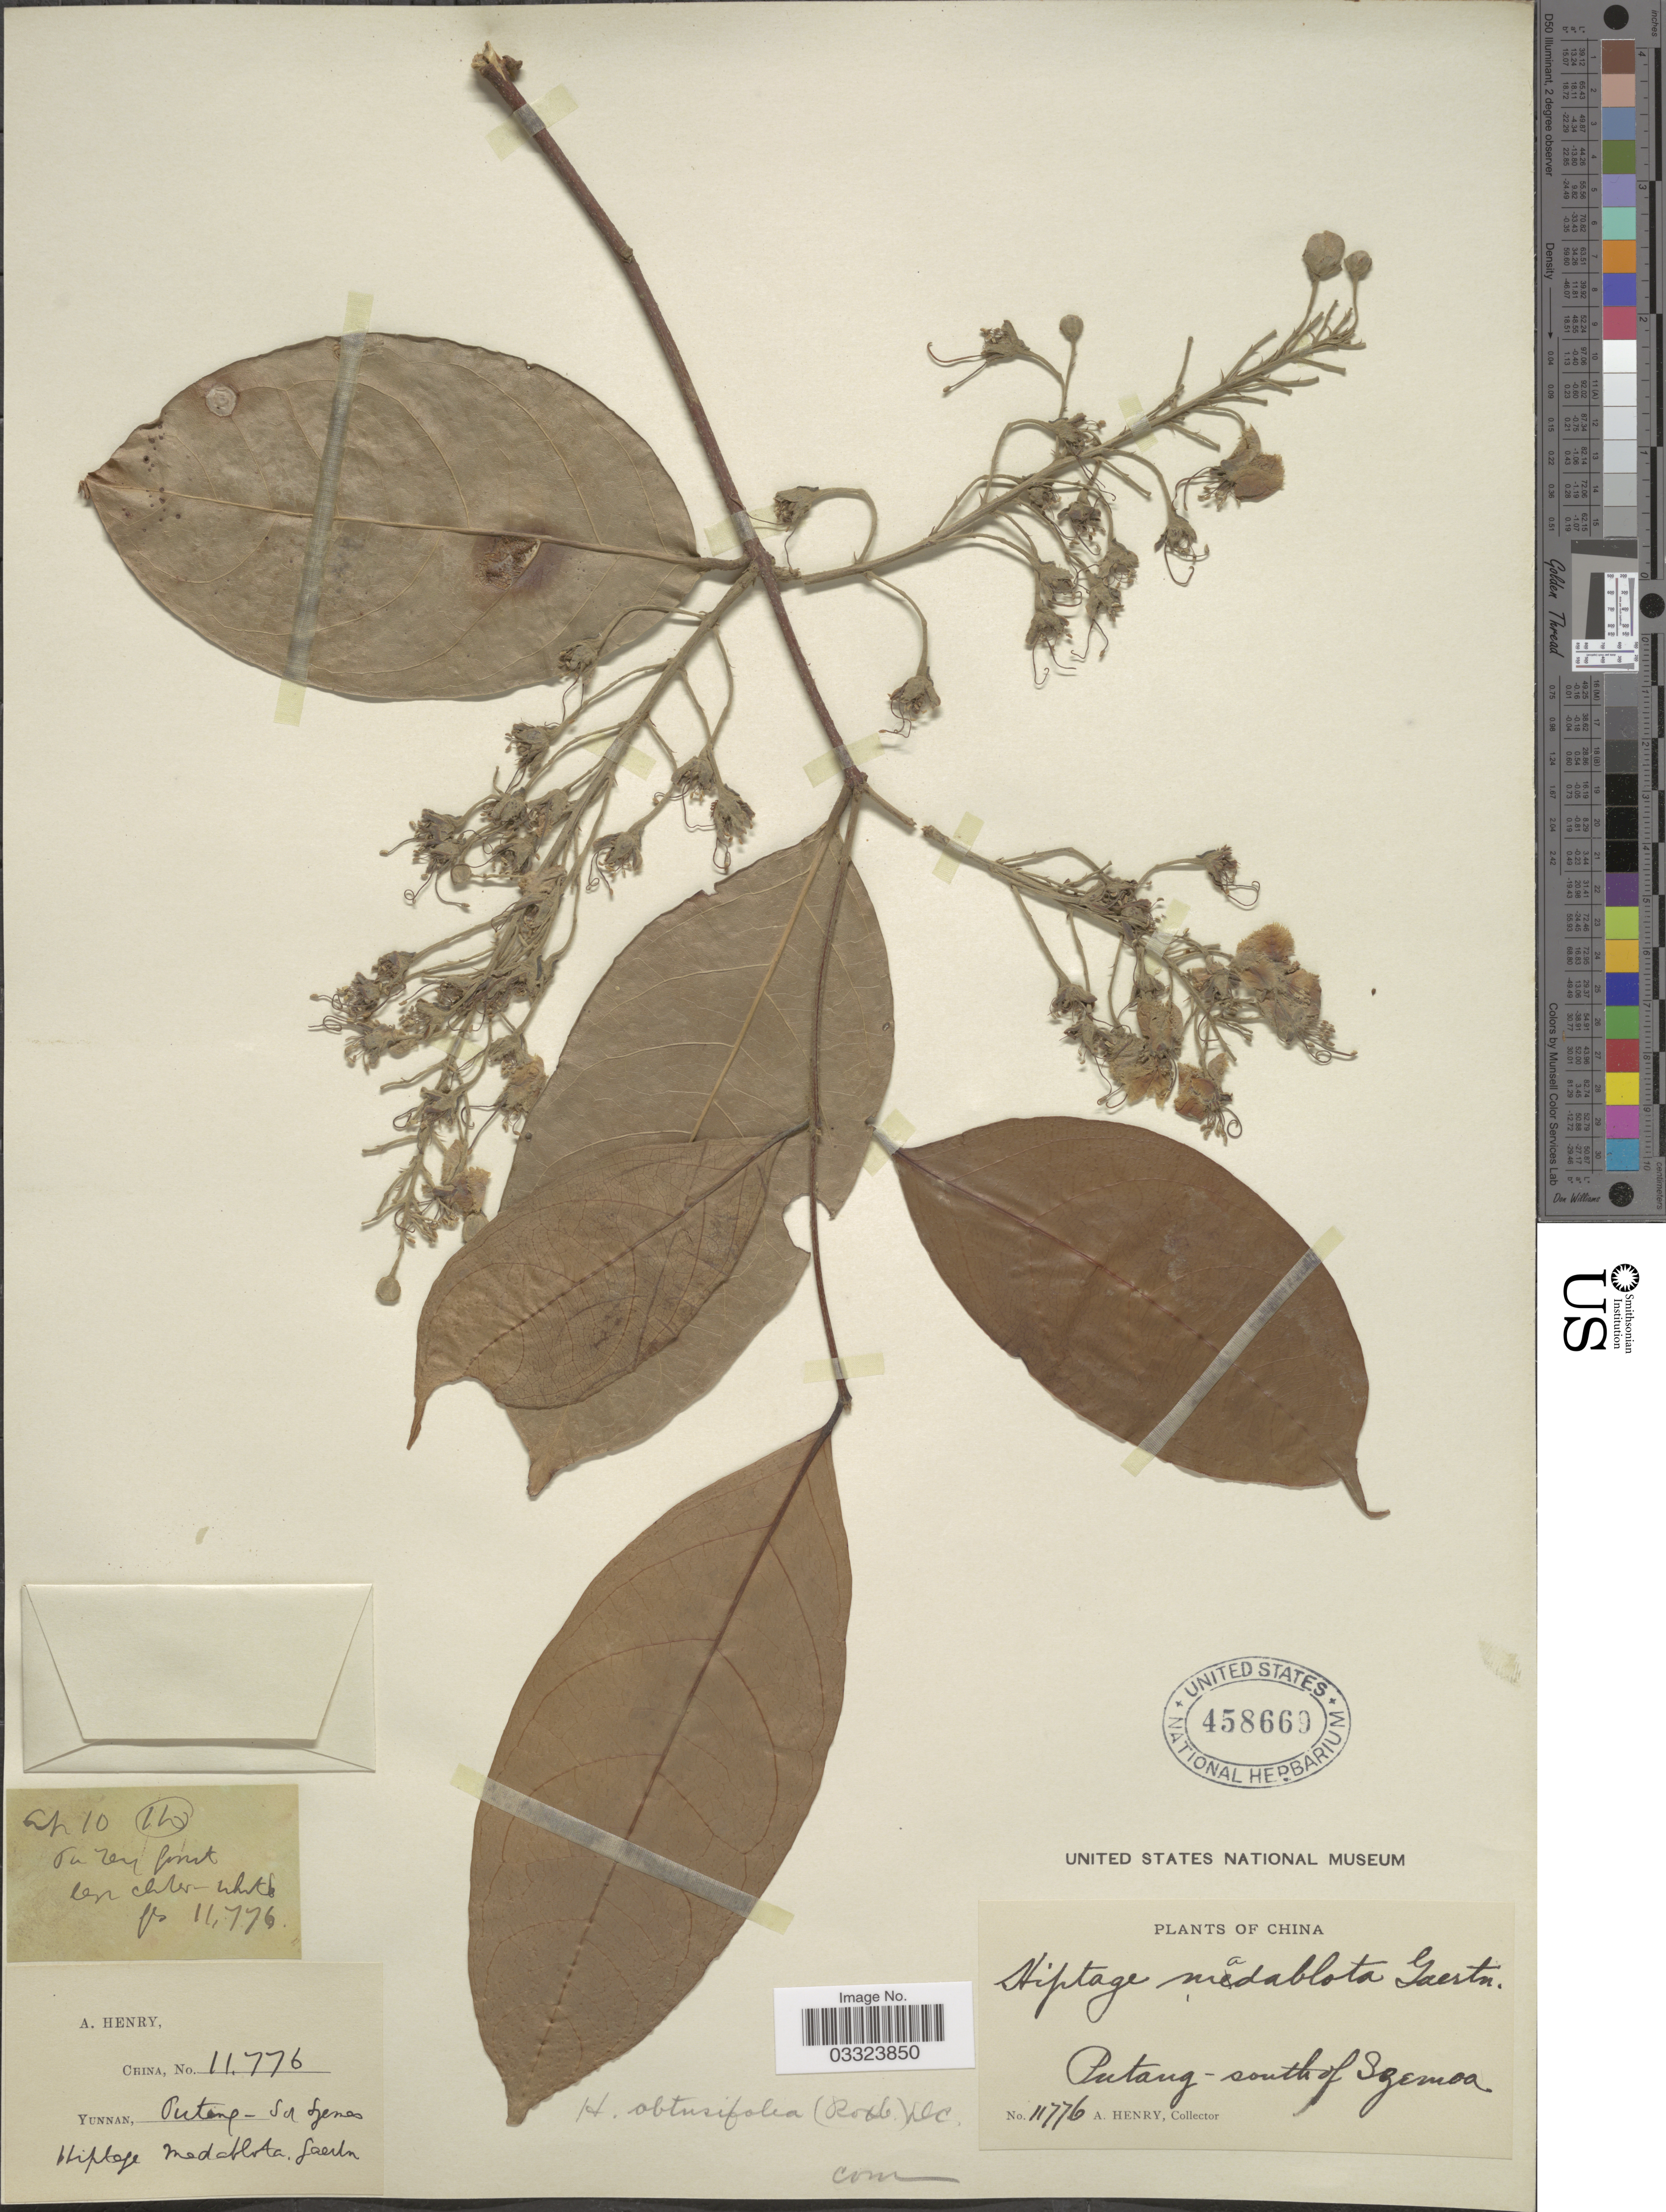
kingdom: Plantae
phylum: Tracheophyta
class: Magnoliopsida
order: Malpighiales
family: Malpighiaceae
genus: Hiptage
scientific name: Hiptage obtusifolia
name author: (Roxb.) DC.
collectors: A. Henry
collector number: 11776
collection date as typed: Transcribed d/m/y: /4/10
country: China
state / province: Yunnan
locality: Putang - south of Szemoa.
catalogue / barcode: US 458669